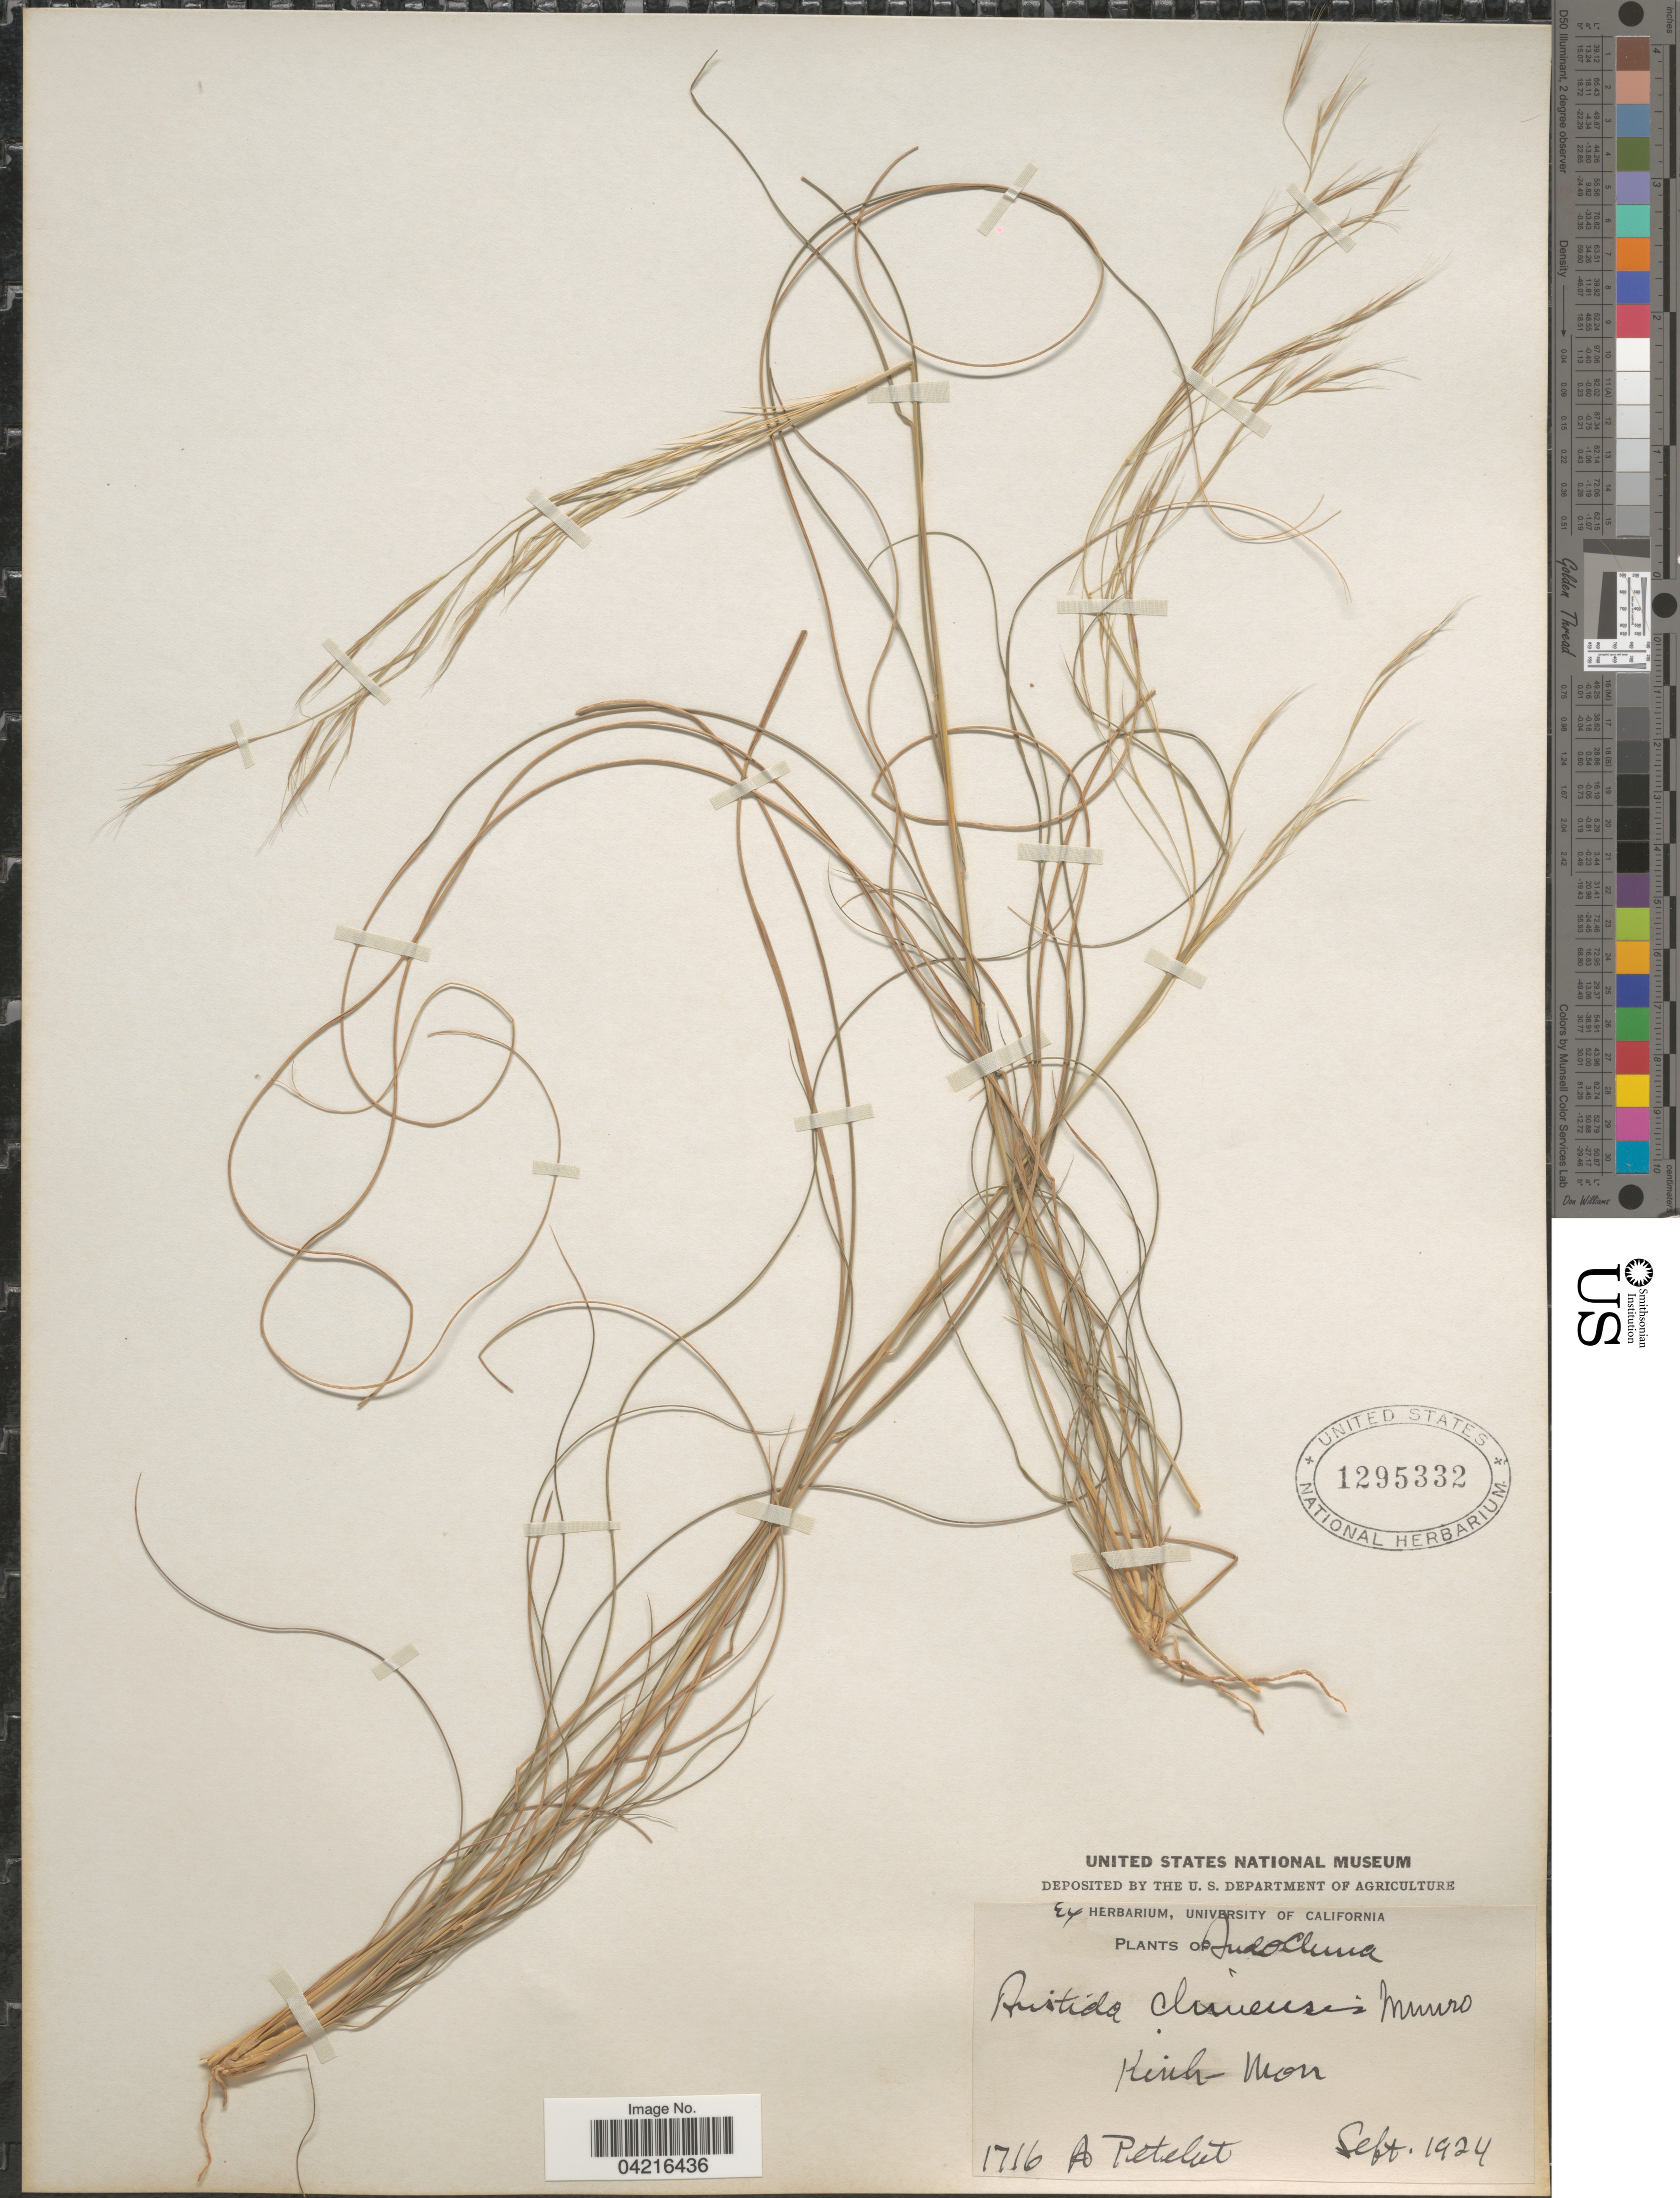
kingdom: Plantae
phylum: Tracheophyta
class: Liliopsida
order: Poales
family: Poaceae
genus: Aristida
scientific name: Aristida chinensis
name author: Munro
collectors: A. Petelot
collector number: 1716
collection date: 1924-09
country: Vietnam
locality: Indo China. Kinh-Mon.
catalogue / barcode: US 1295332